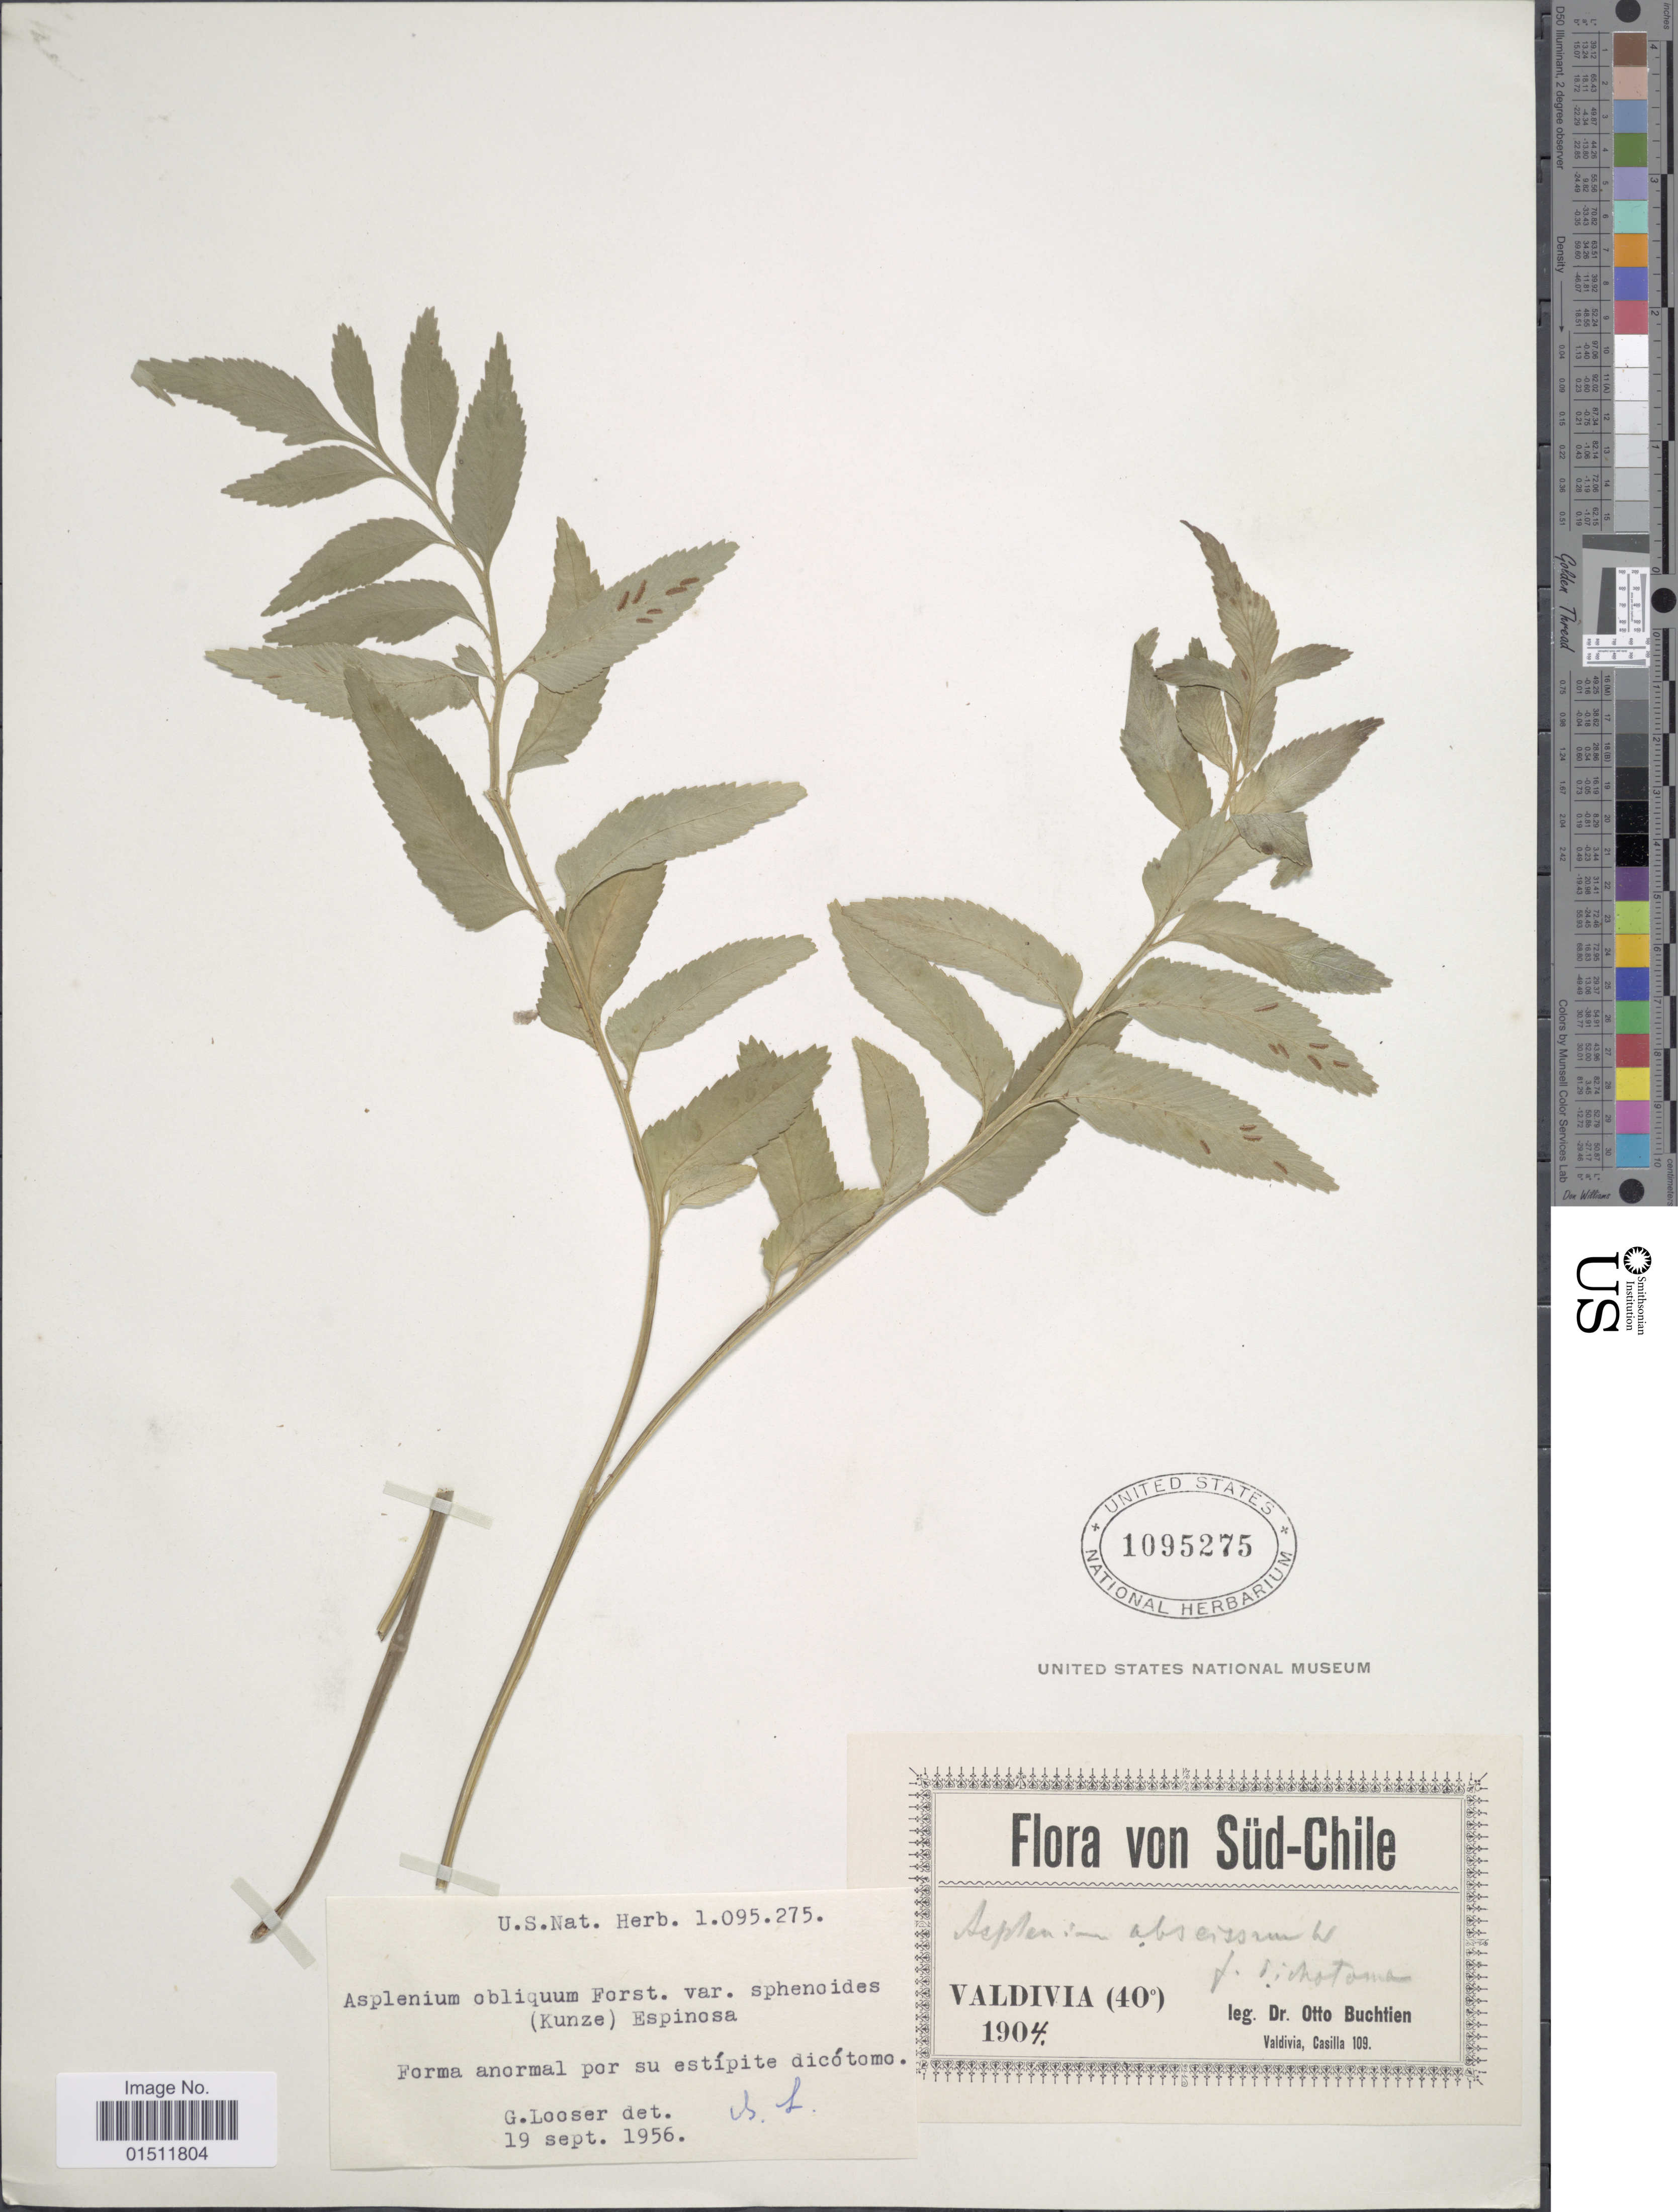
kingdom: Plantae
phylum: Tracheophyta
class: Polypodiopsida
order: Polypodiales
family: Aspleniaceae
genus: Asplenium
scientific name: Asplenium obliquum var. splenoides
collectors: O. Buchtien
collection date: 1904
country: Chile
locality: Sud-Chile, Valdivia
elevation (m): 4040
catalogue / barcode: US 3258898